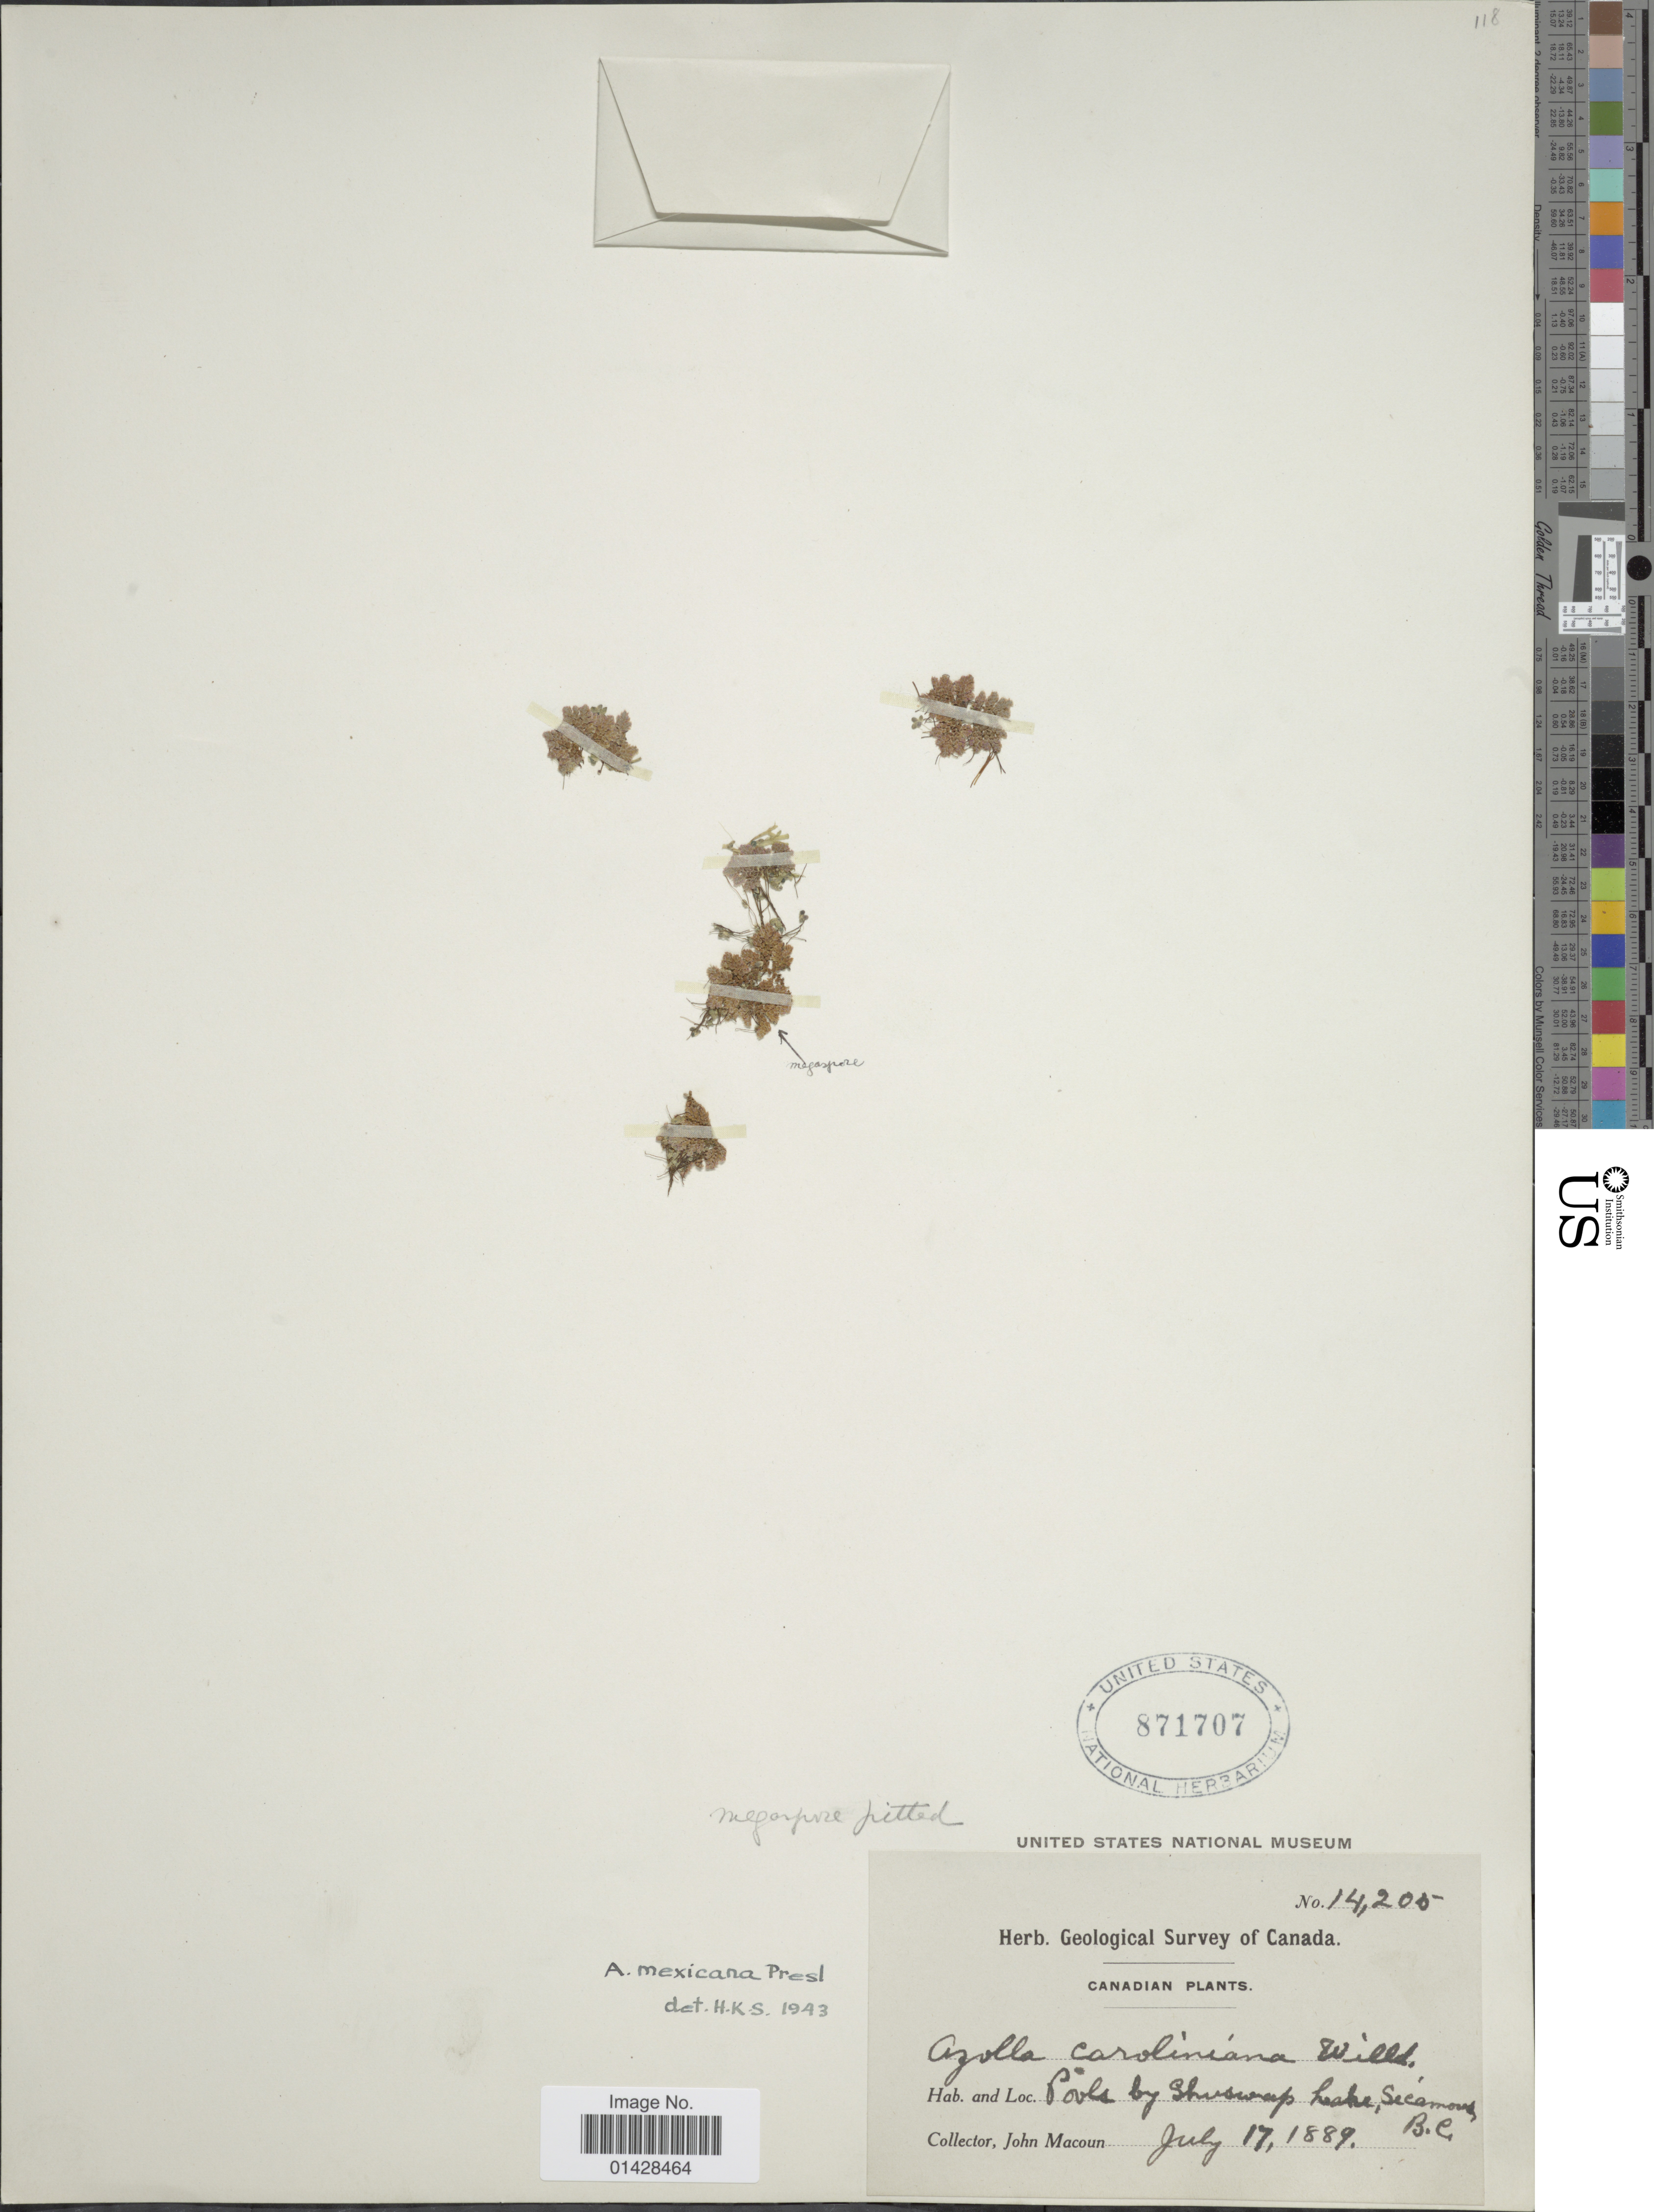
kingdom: Plantae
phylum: Tracheophyta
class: Polypodiopsida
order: Salviniales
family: Salviniaceae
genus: Azolla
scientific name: Azolla mexicana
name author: C. Presl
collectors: J. Macoun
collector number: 14205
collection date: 1889-07-17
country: Canada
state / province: British Columbia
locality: Pools by Shuswap Lake, Sicamous.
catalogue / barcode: US 871707